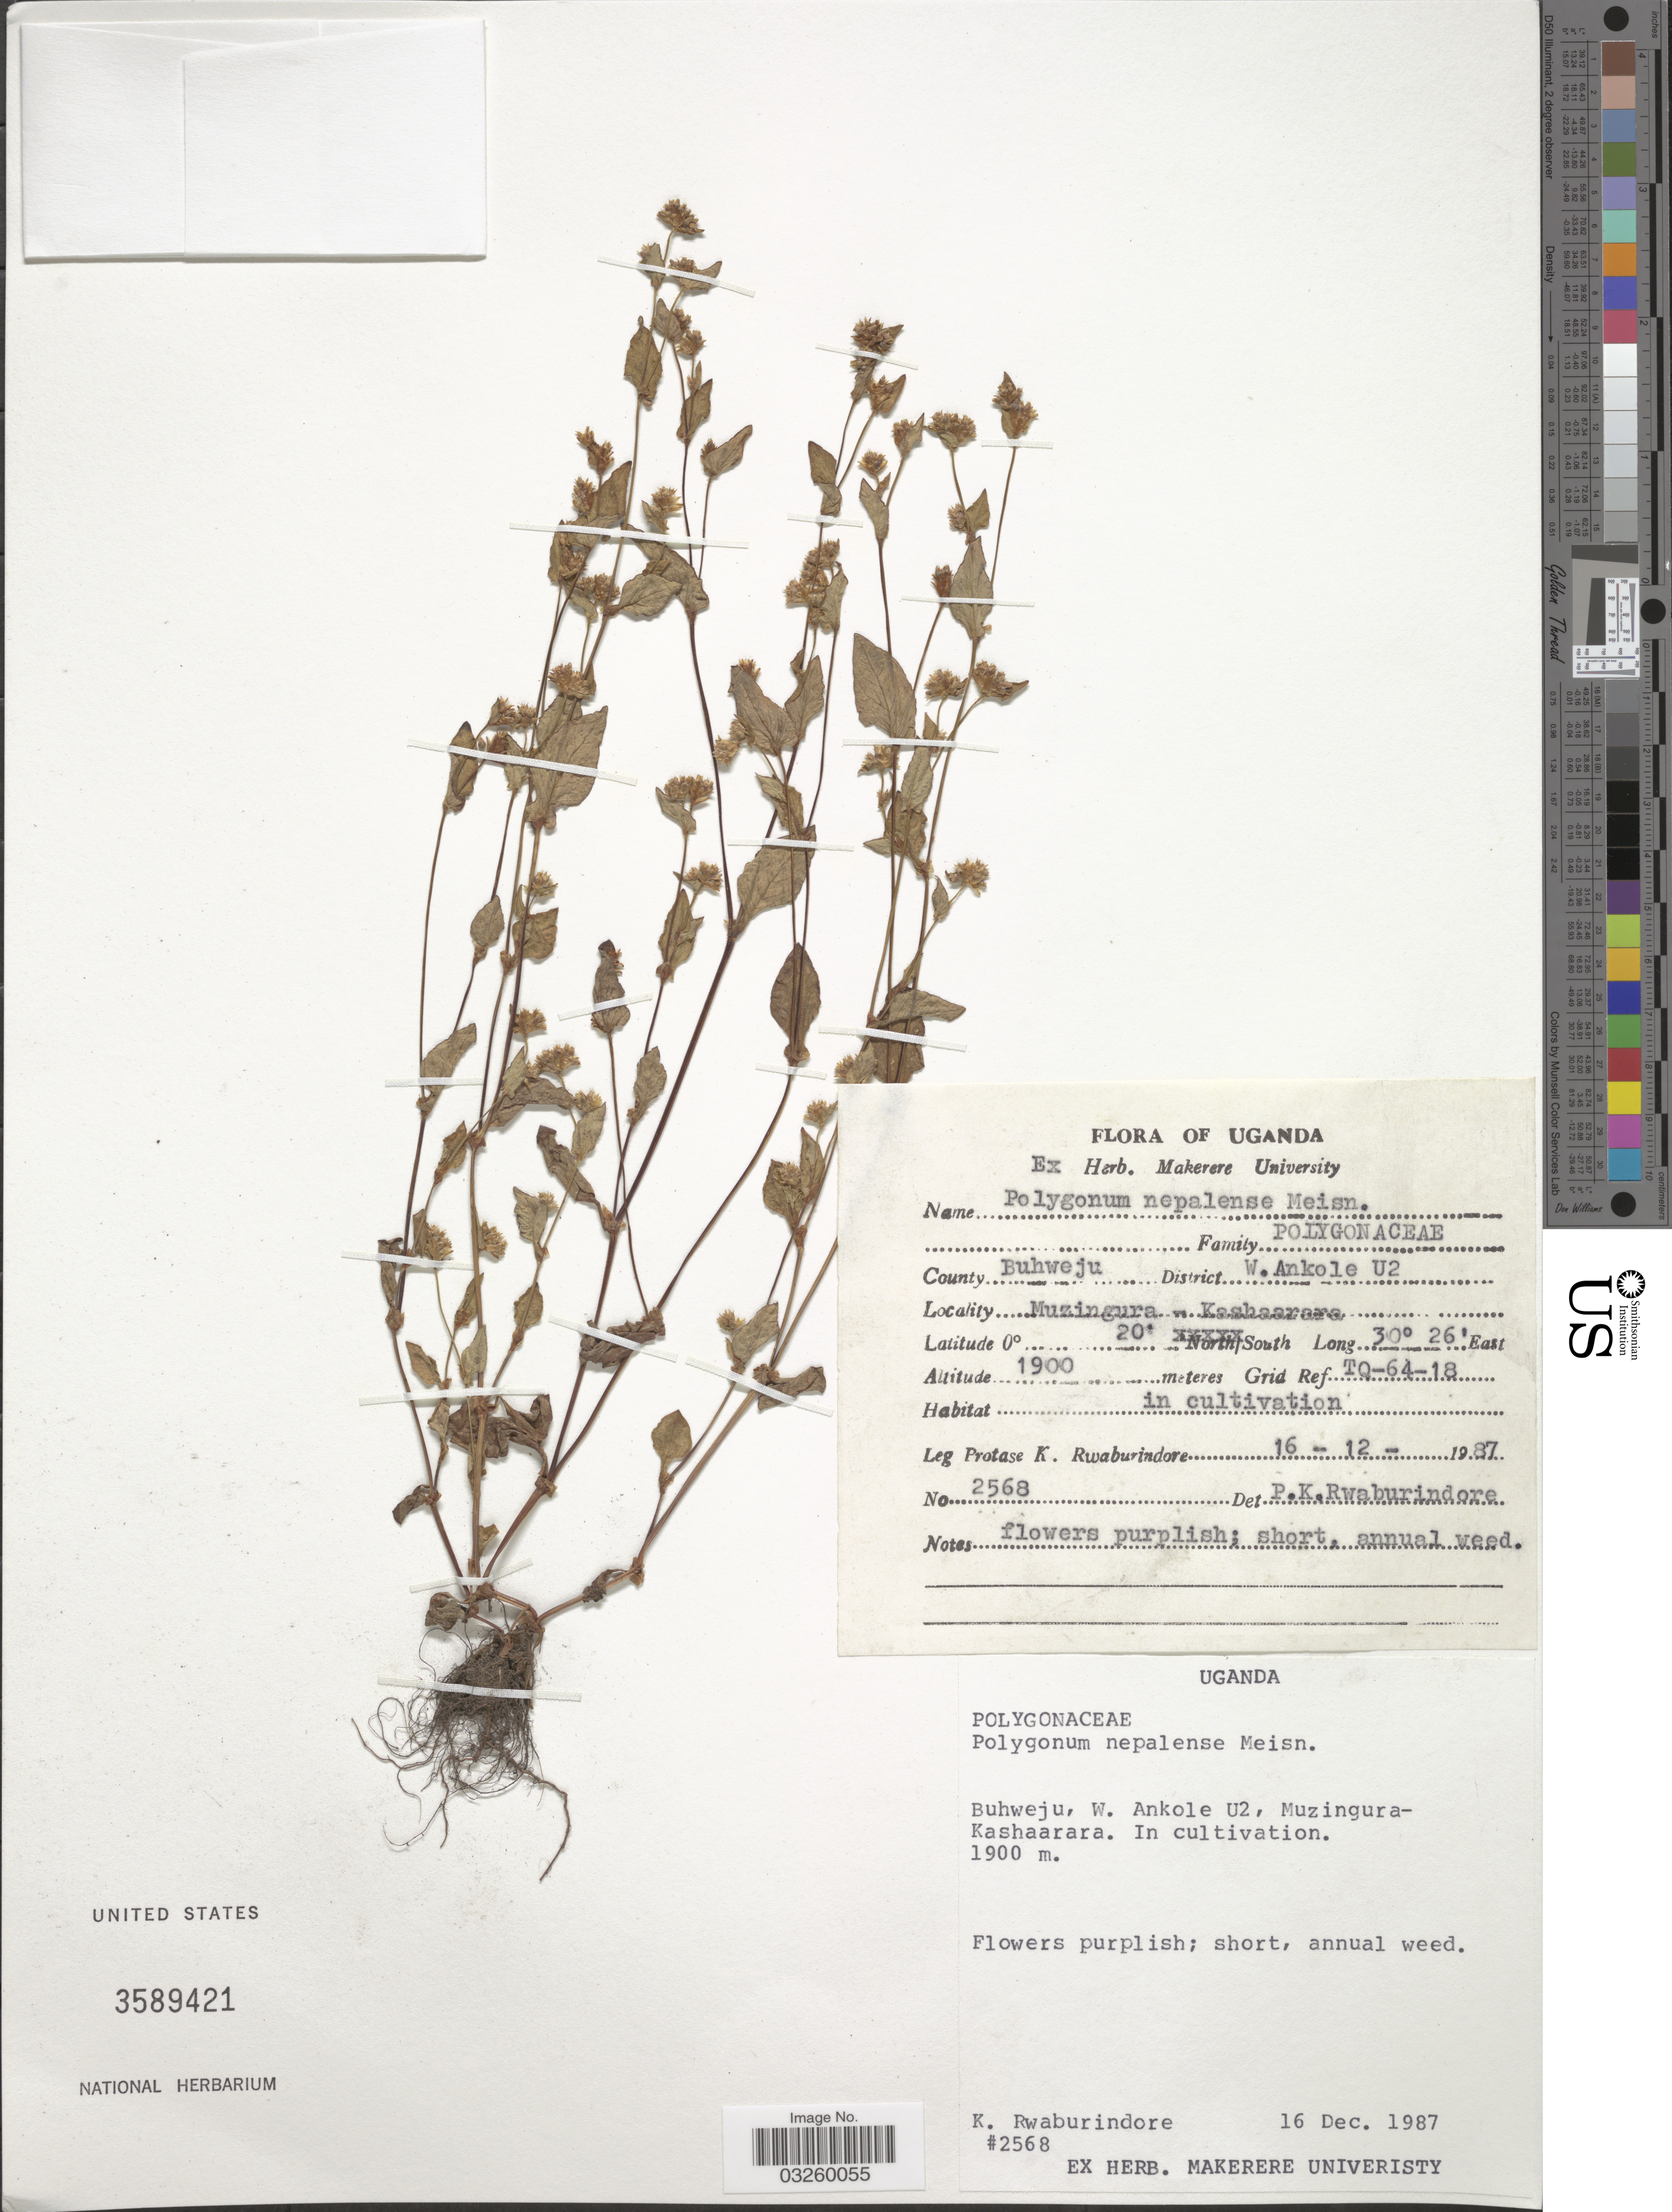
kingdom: Plantae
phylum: Tracheophyta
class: Magnoliopsida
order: Caryophyllales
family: Polygonaceae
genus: Polygonum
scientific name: Polygonum nepalense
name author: Meisn.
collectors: P. Rwaburindore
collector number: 2568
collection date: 1987-12-16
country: Uganda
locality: County Buhweju. District W.Ankole U2. Muzingura-Kashaarara. Grid ref TQ-64-18.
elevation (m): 1900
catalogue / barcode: US 3589421